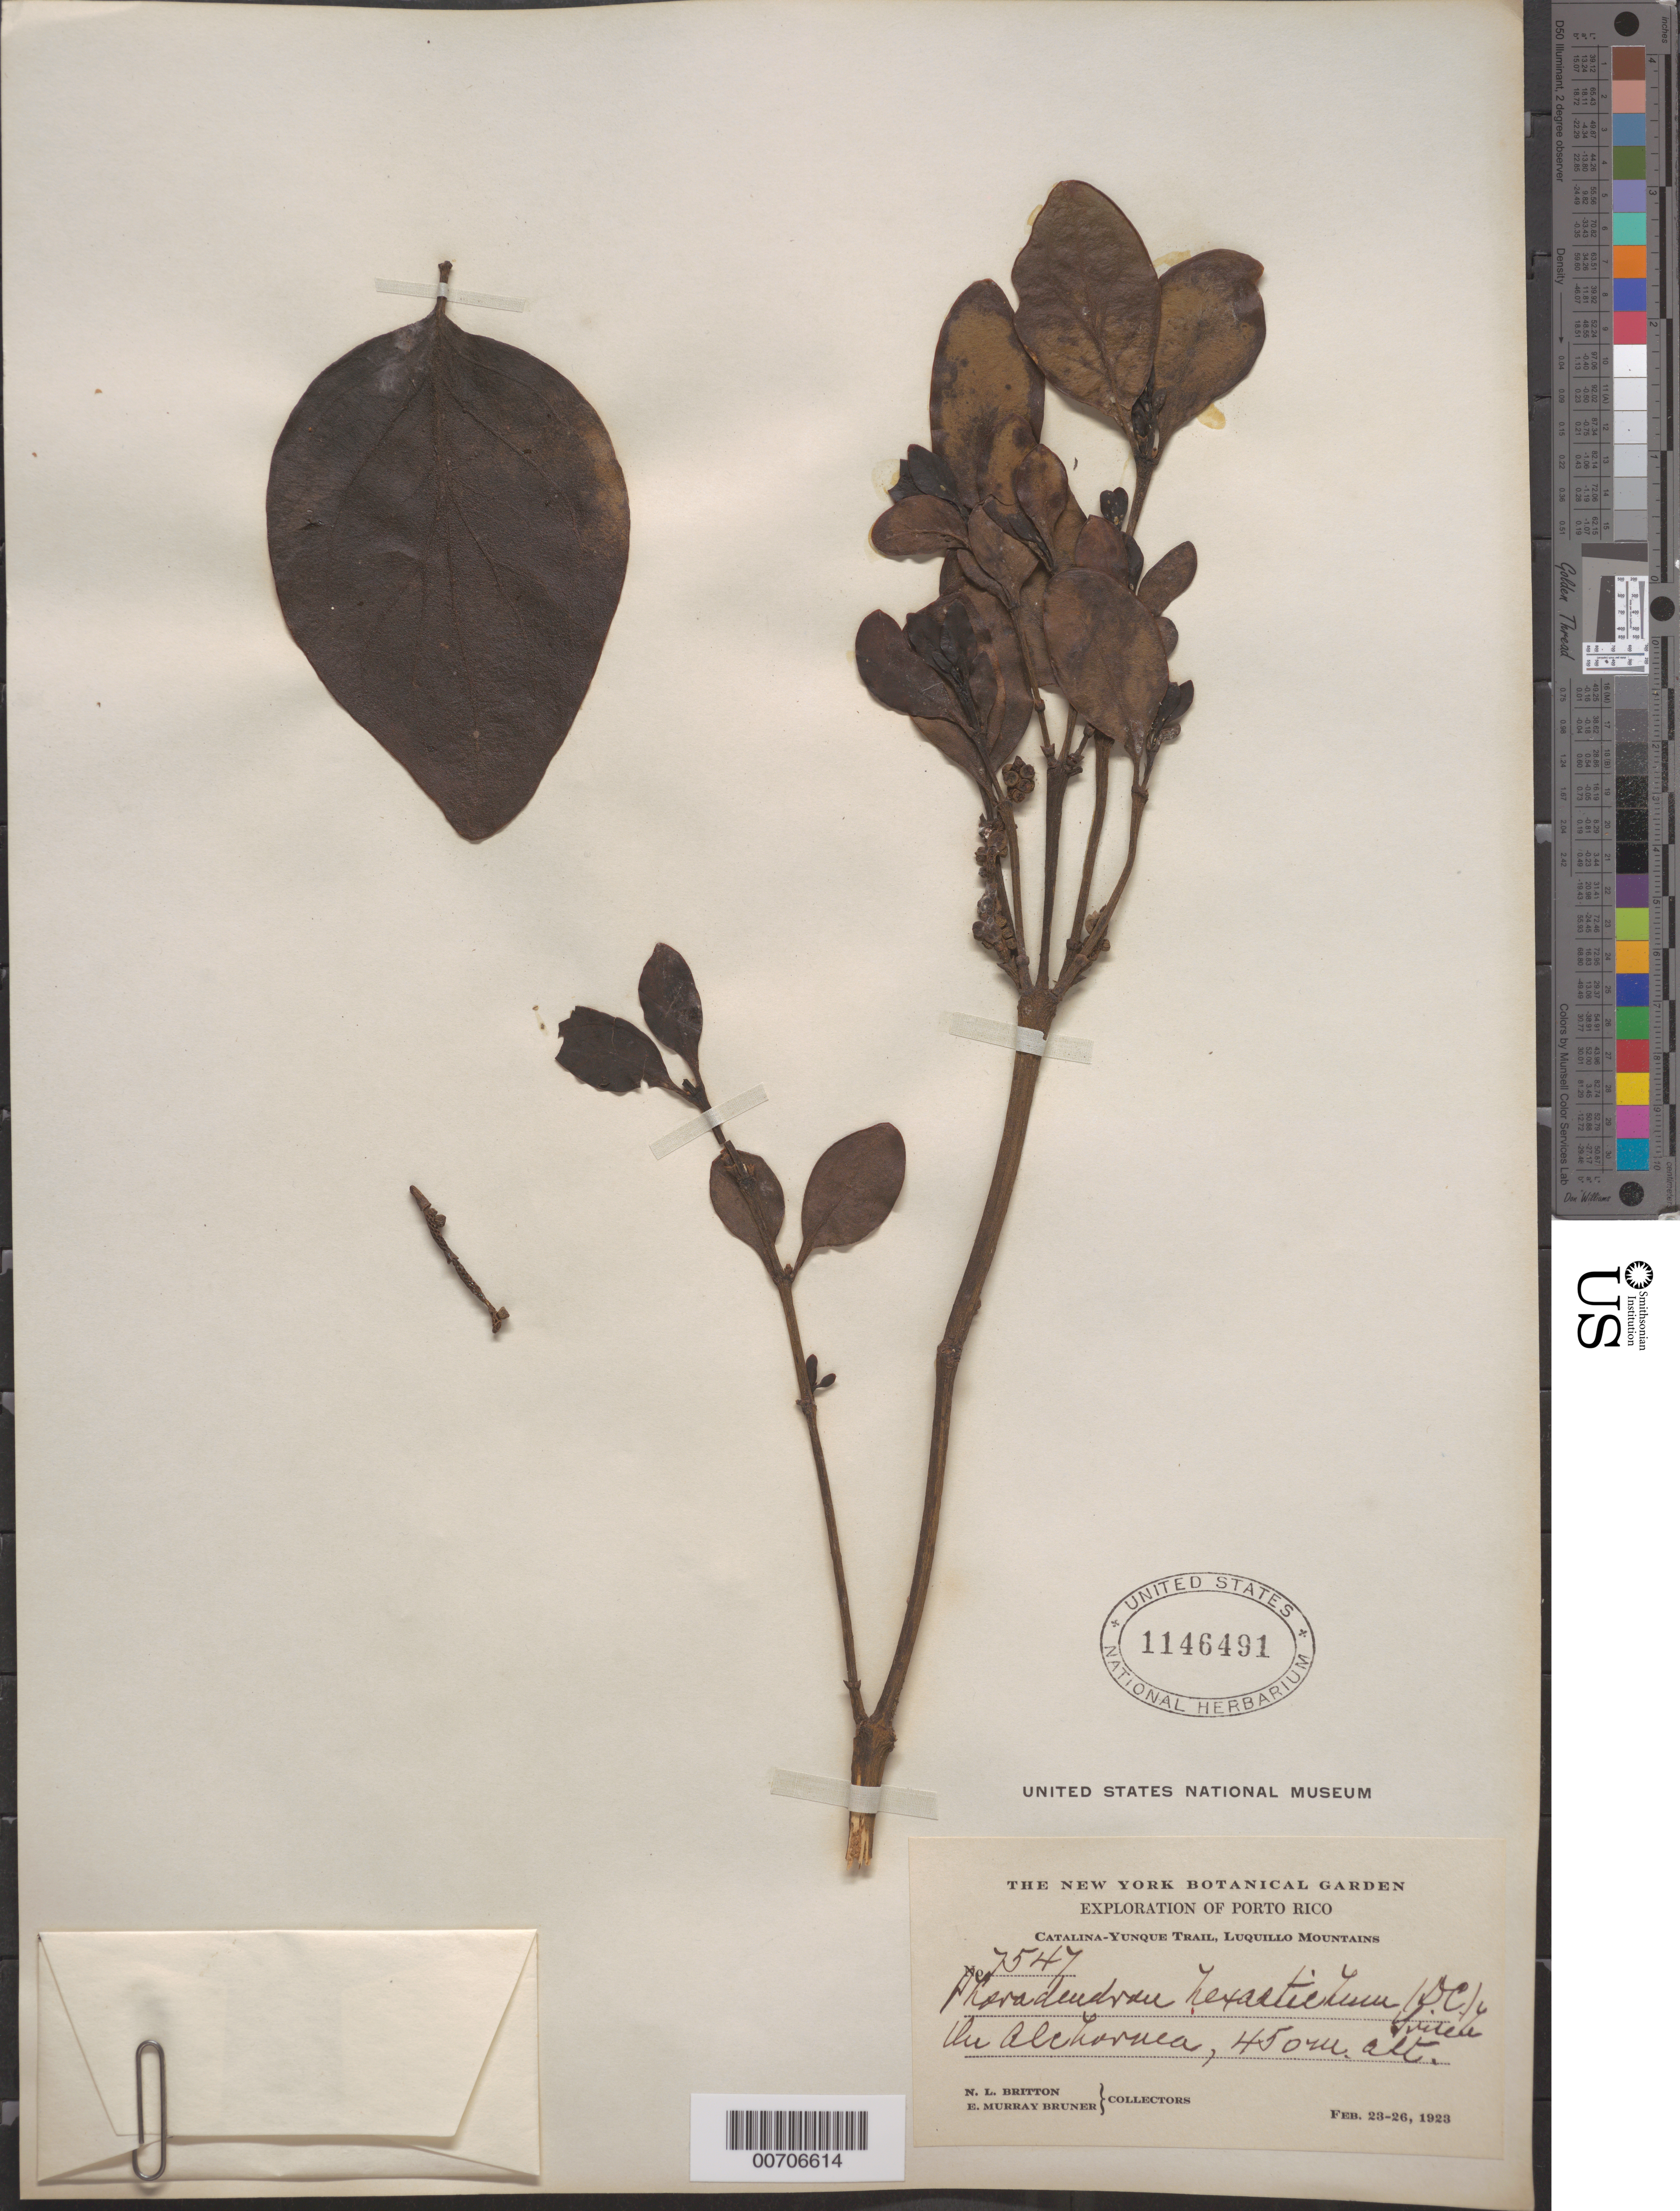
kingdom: Plantae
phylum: Tracheophyta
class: Magnoliopsida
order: Santalales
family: Viscaceae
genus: Phoradendron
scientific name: Phoradendron hexastichum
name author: (DC.) Griseb.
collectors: N. Britton & E. Bruner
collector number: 7547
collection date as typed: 23 Feb 1923 to 26 Feb 1923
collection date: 1923-02-23/1923-02-26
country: Puerto Rico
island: Greater Antilles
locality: Catalina-Yunque Trail, Luquillo Mts.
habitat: On Aechornea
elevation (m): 450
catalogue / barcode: US 1146491